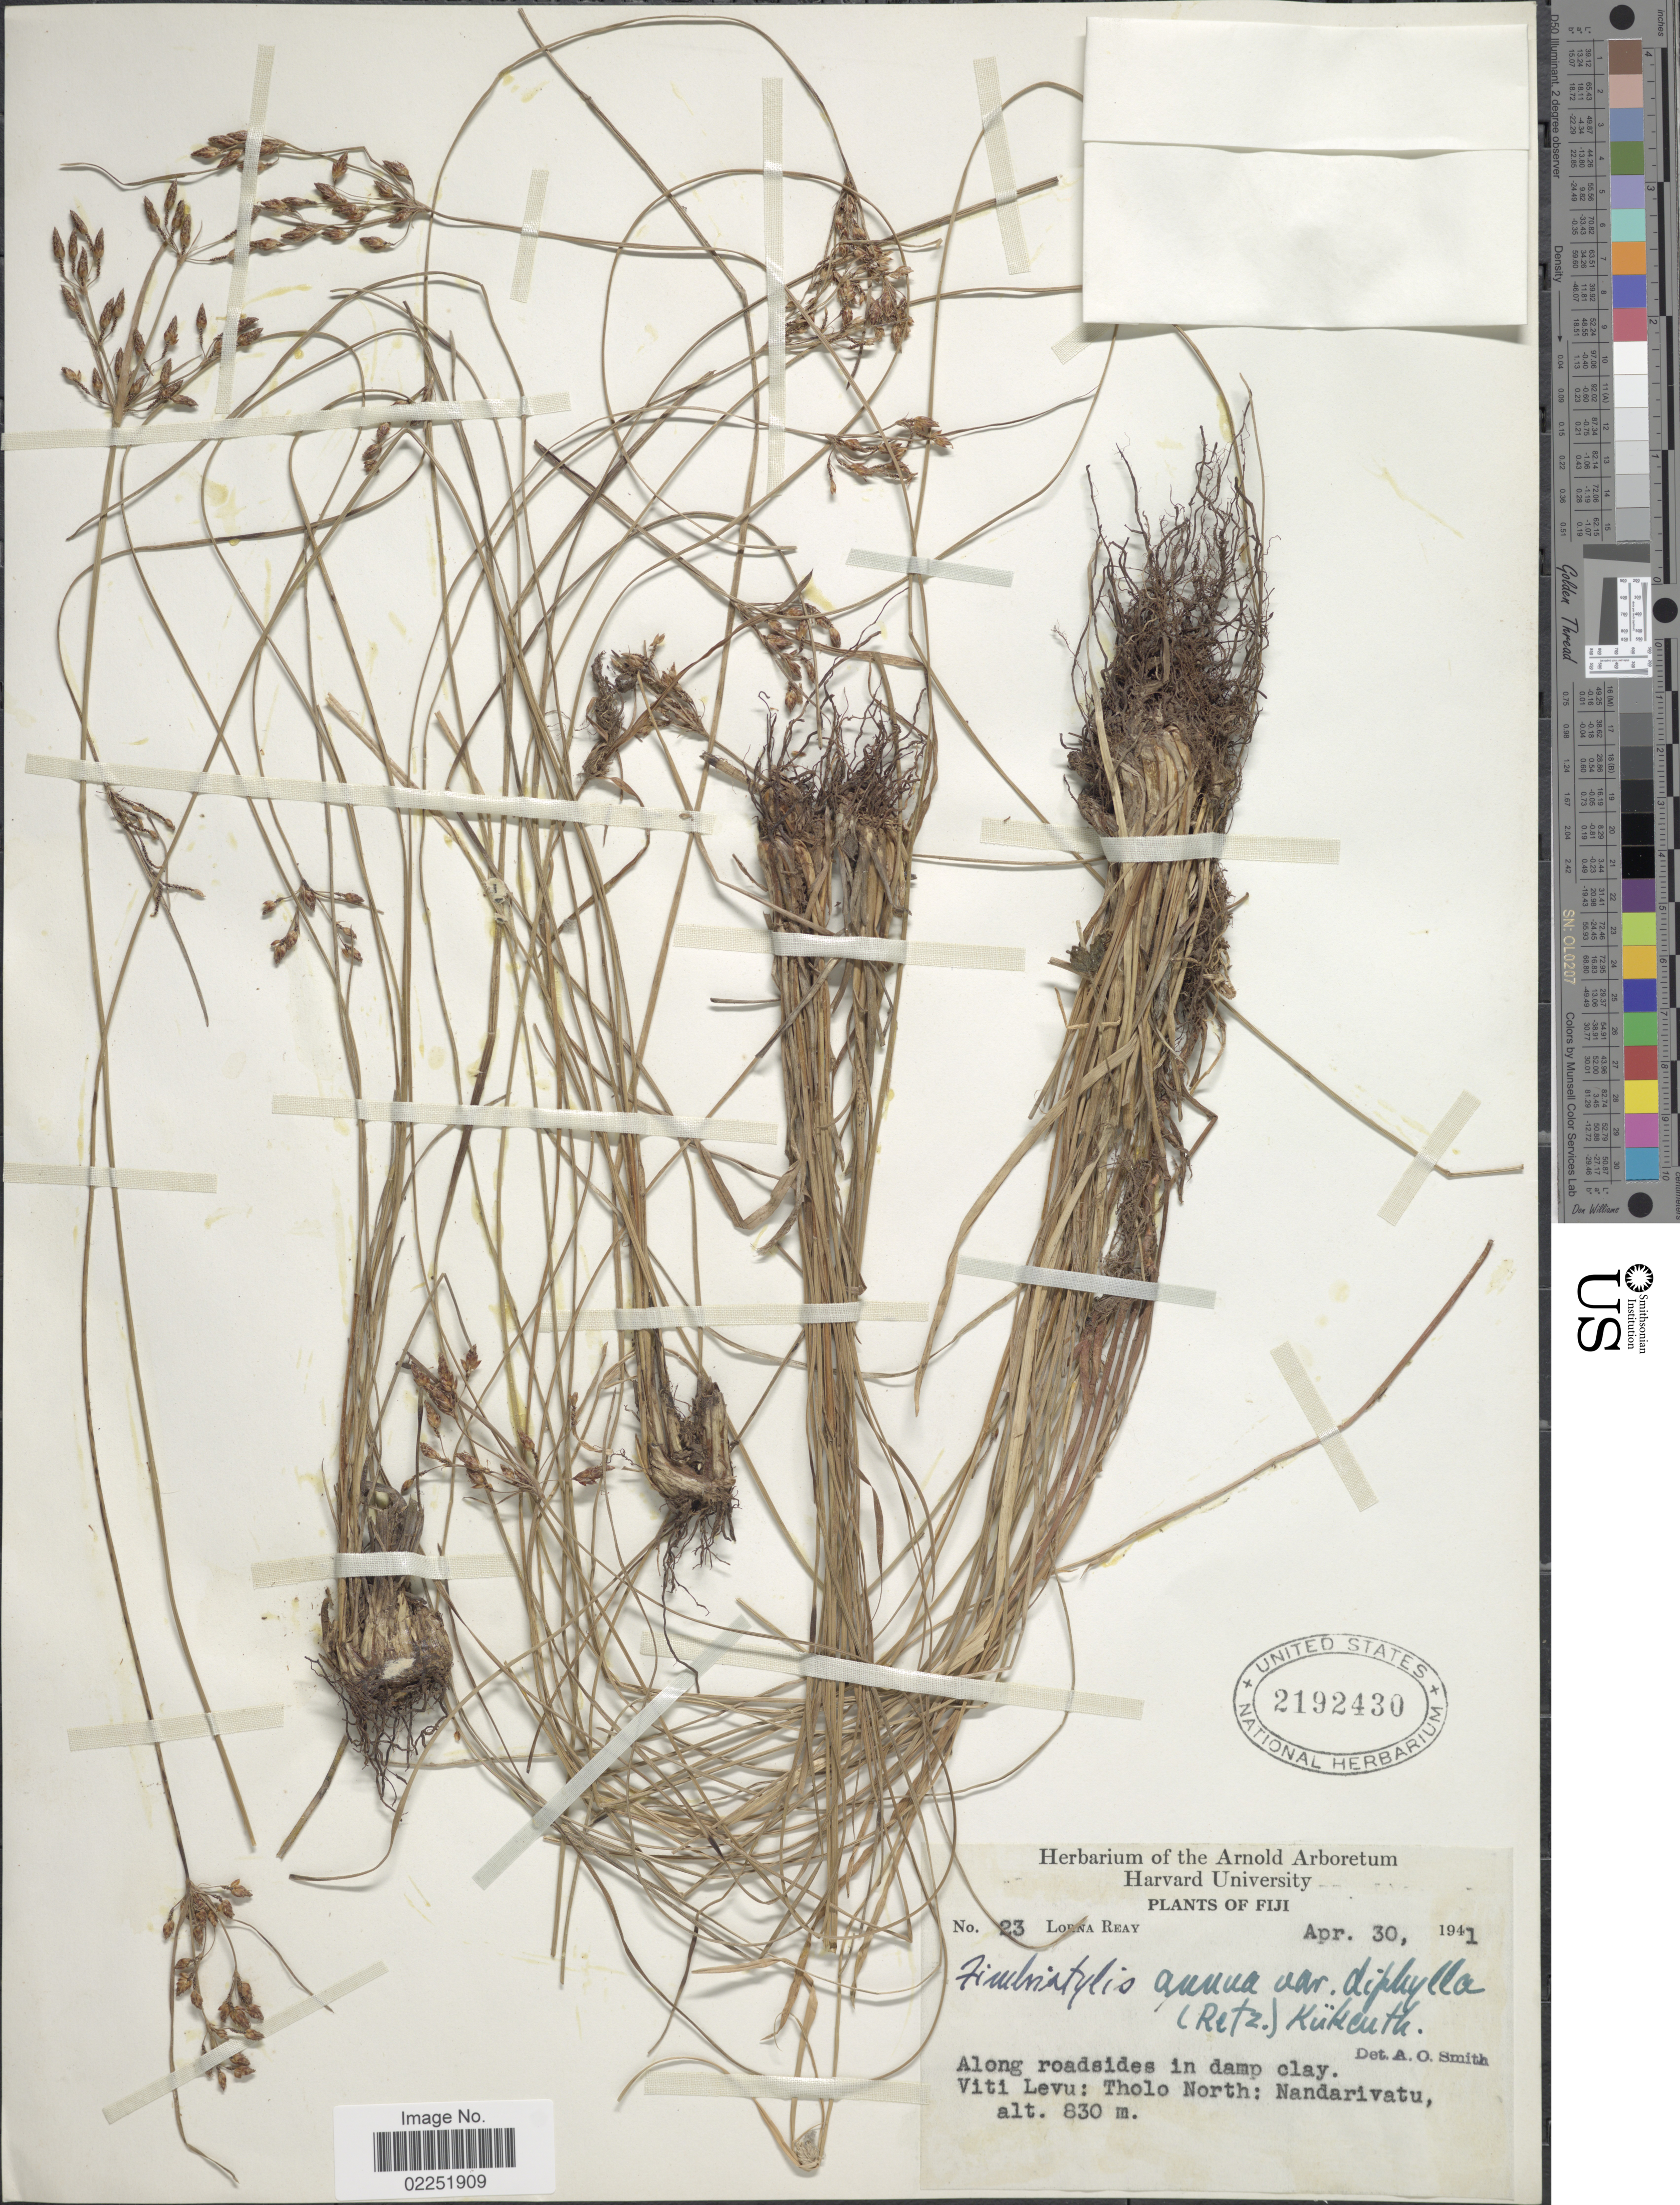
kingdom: Plantae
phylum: Tracheophyta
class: Liliopsida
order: Poales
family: Cyperaceae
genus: Fimbristylis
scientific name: Fimbristylis dichotoma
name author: (L.) Vahl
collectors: L. Reay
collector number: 23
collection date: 1941-04-30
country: Fiji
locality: Along roadsides in damp clay. Viti Levu: Tholo North: Nandarivatu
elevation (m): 830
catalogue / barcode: US 2192430